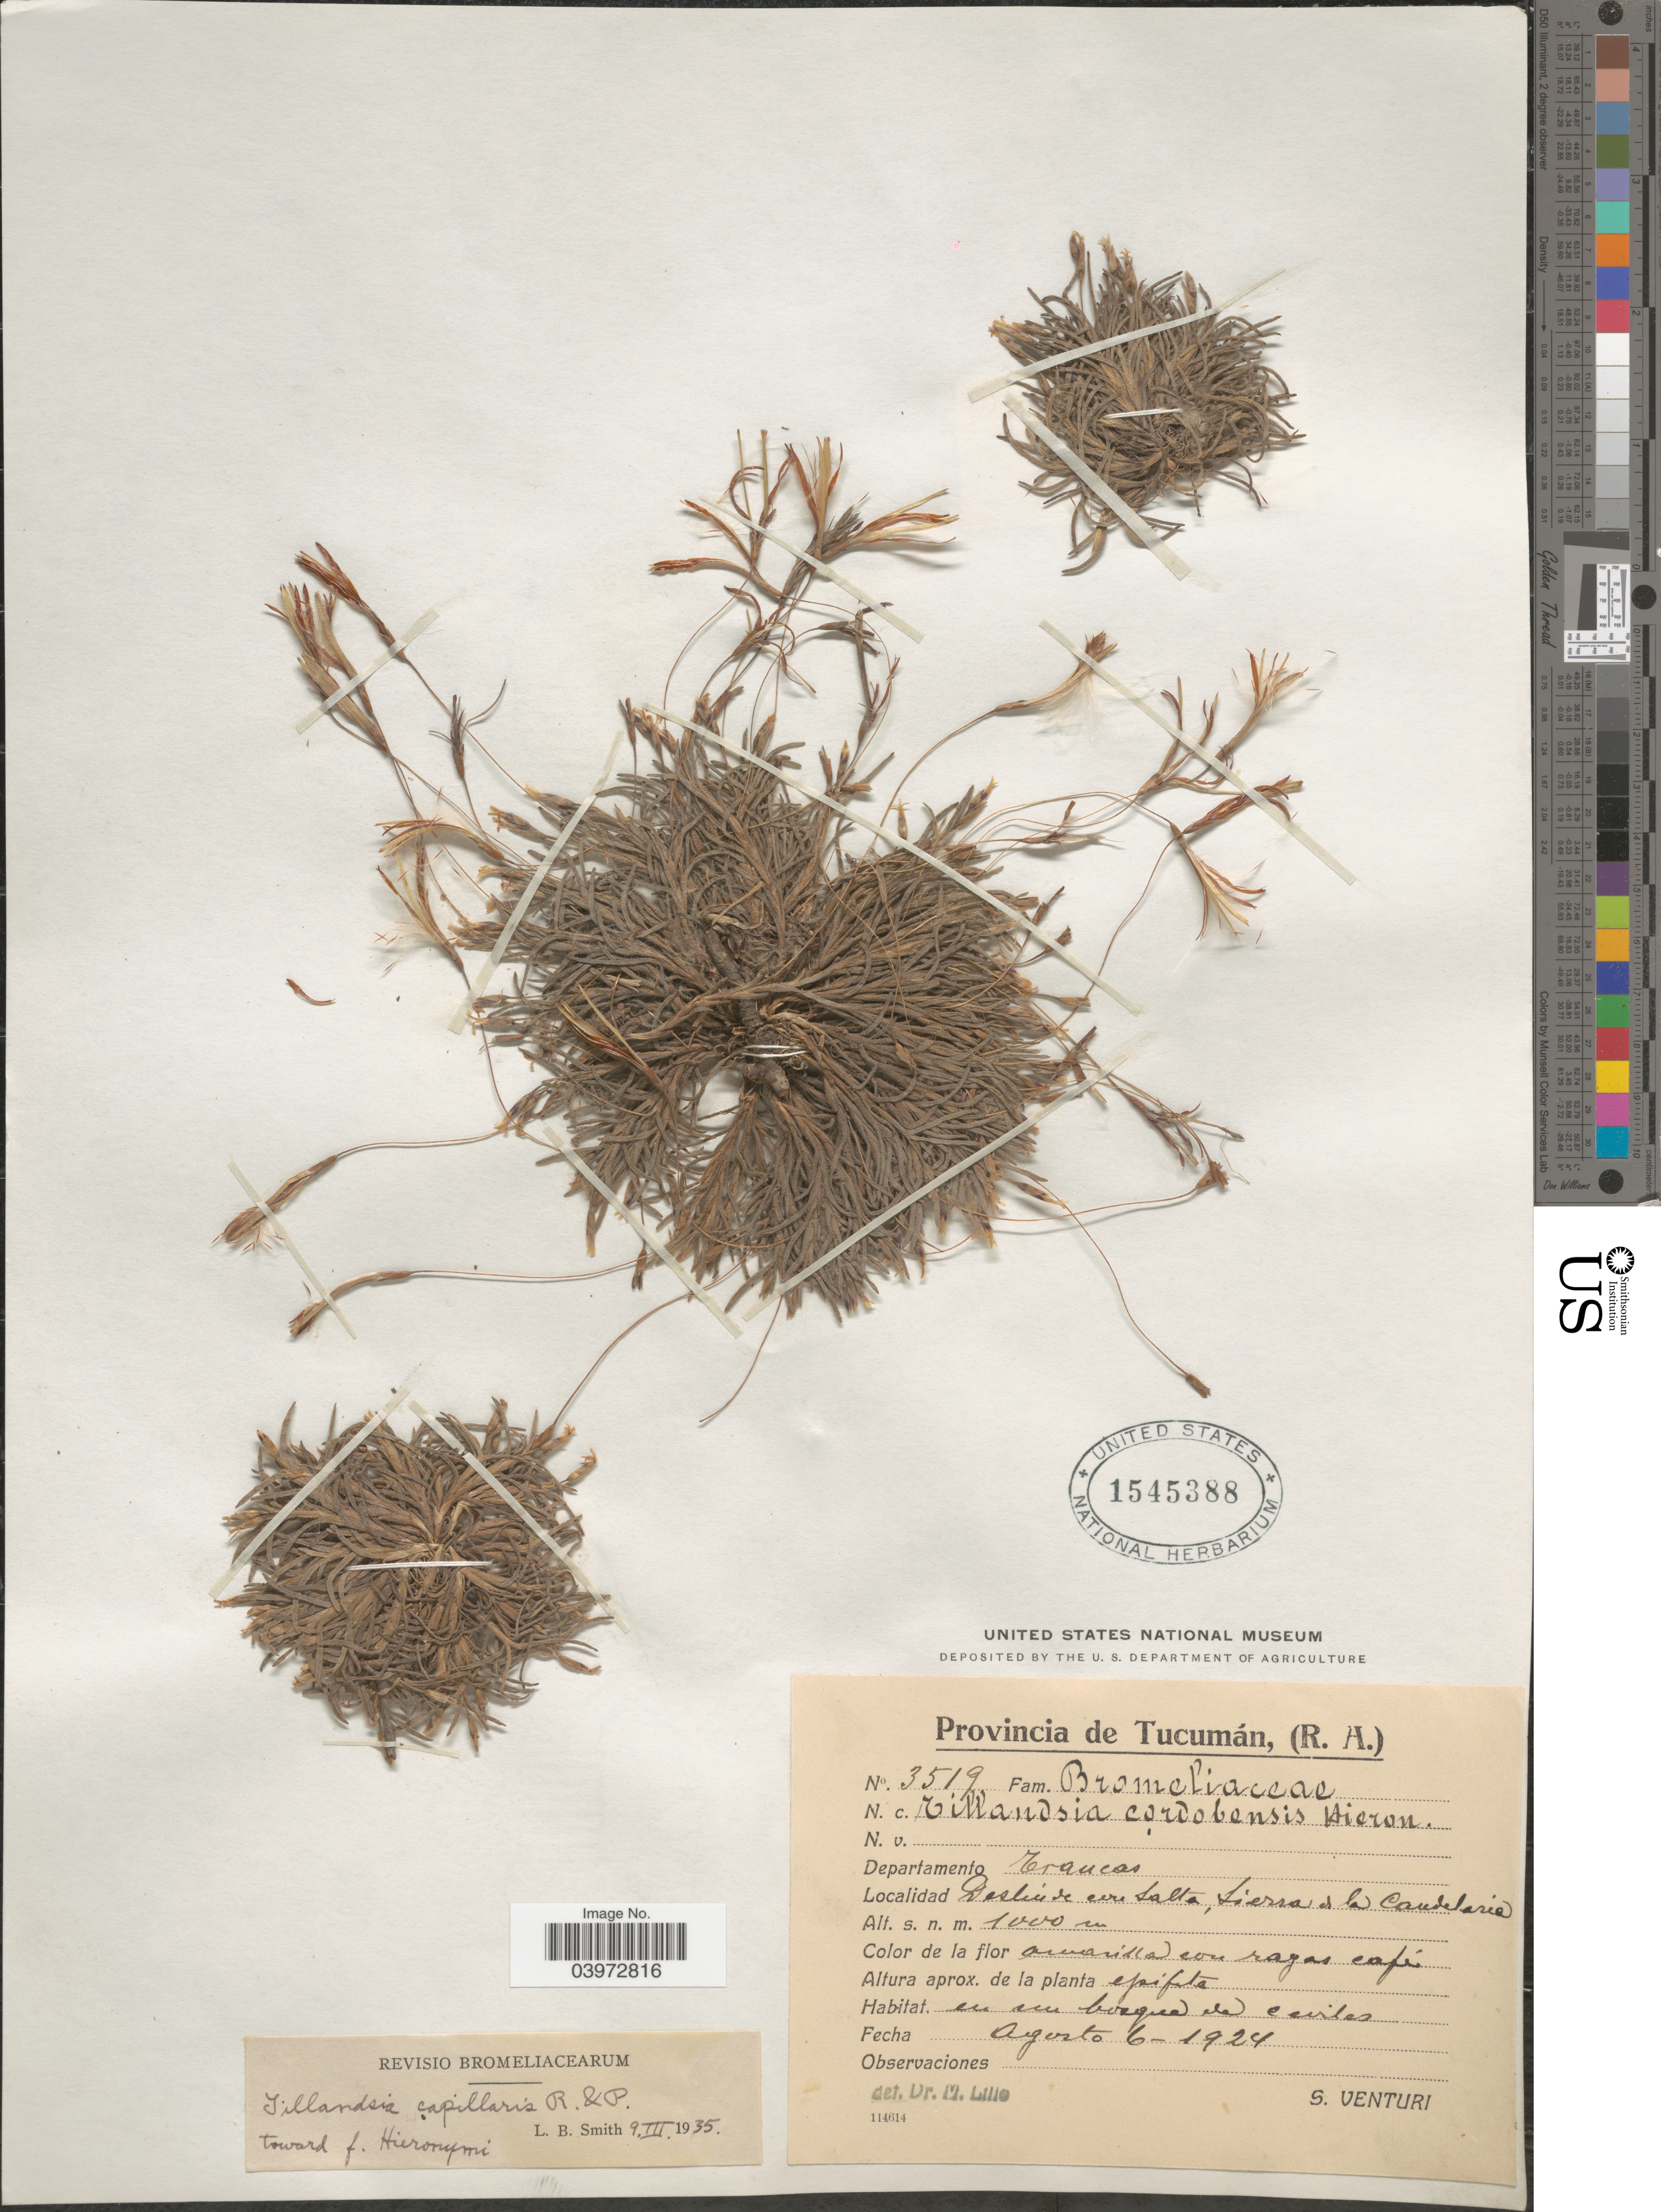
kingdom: Plantae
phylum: Tracheophyta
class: Liliopsida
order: Poales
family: Bromeliaceae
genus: Tillandsia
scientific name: Tillandsia capillaris f. hieronymii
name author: (Mez) L.B. Sm.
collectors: S. Venturi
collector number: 3519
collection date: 1924-08-06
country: Argentina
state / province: Tucuman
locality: Departamento Trancas. alta, Sierra de la Candelaria.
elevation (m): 1000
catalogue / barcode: US 1545388